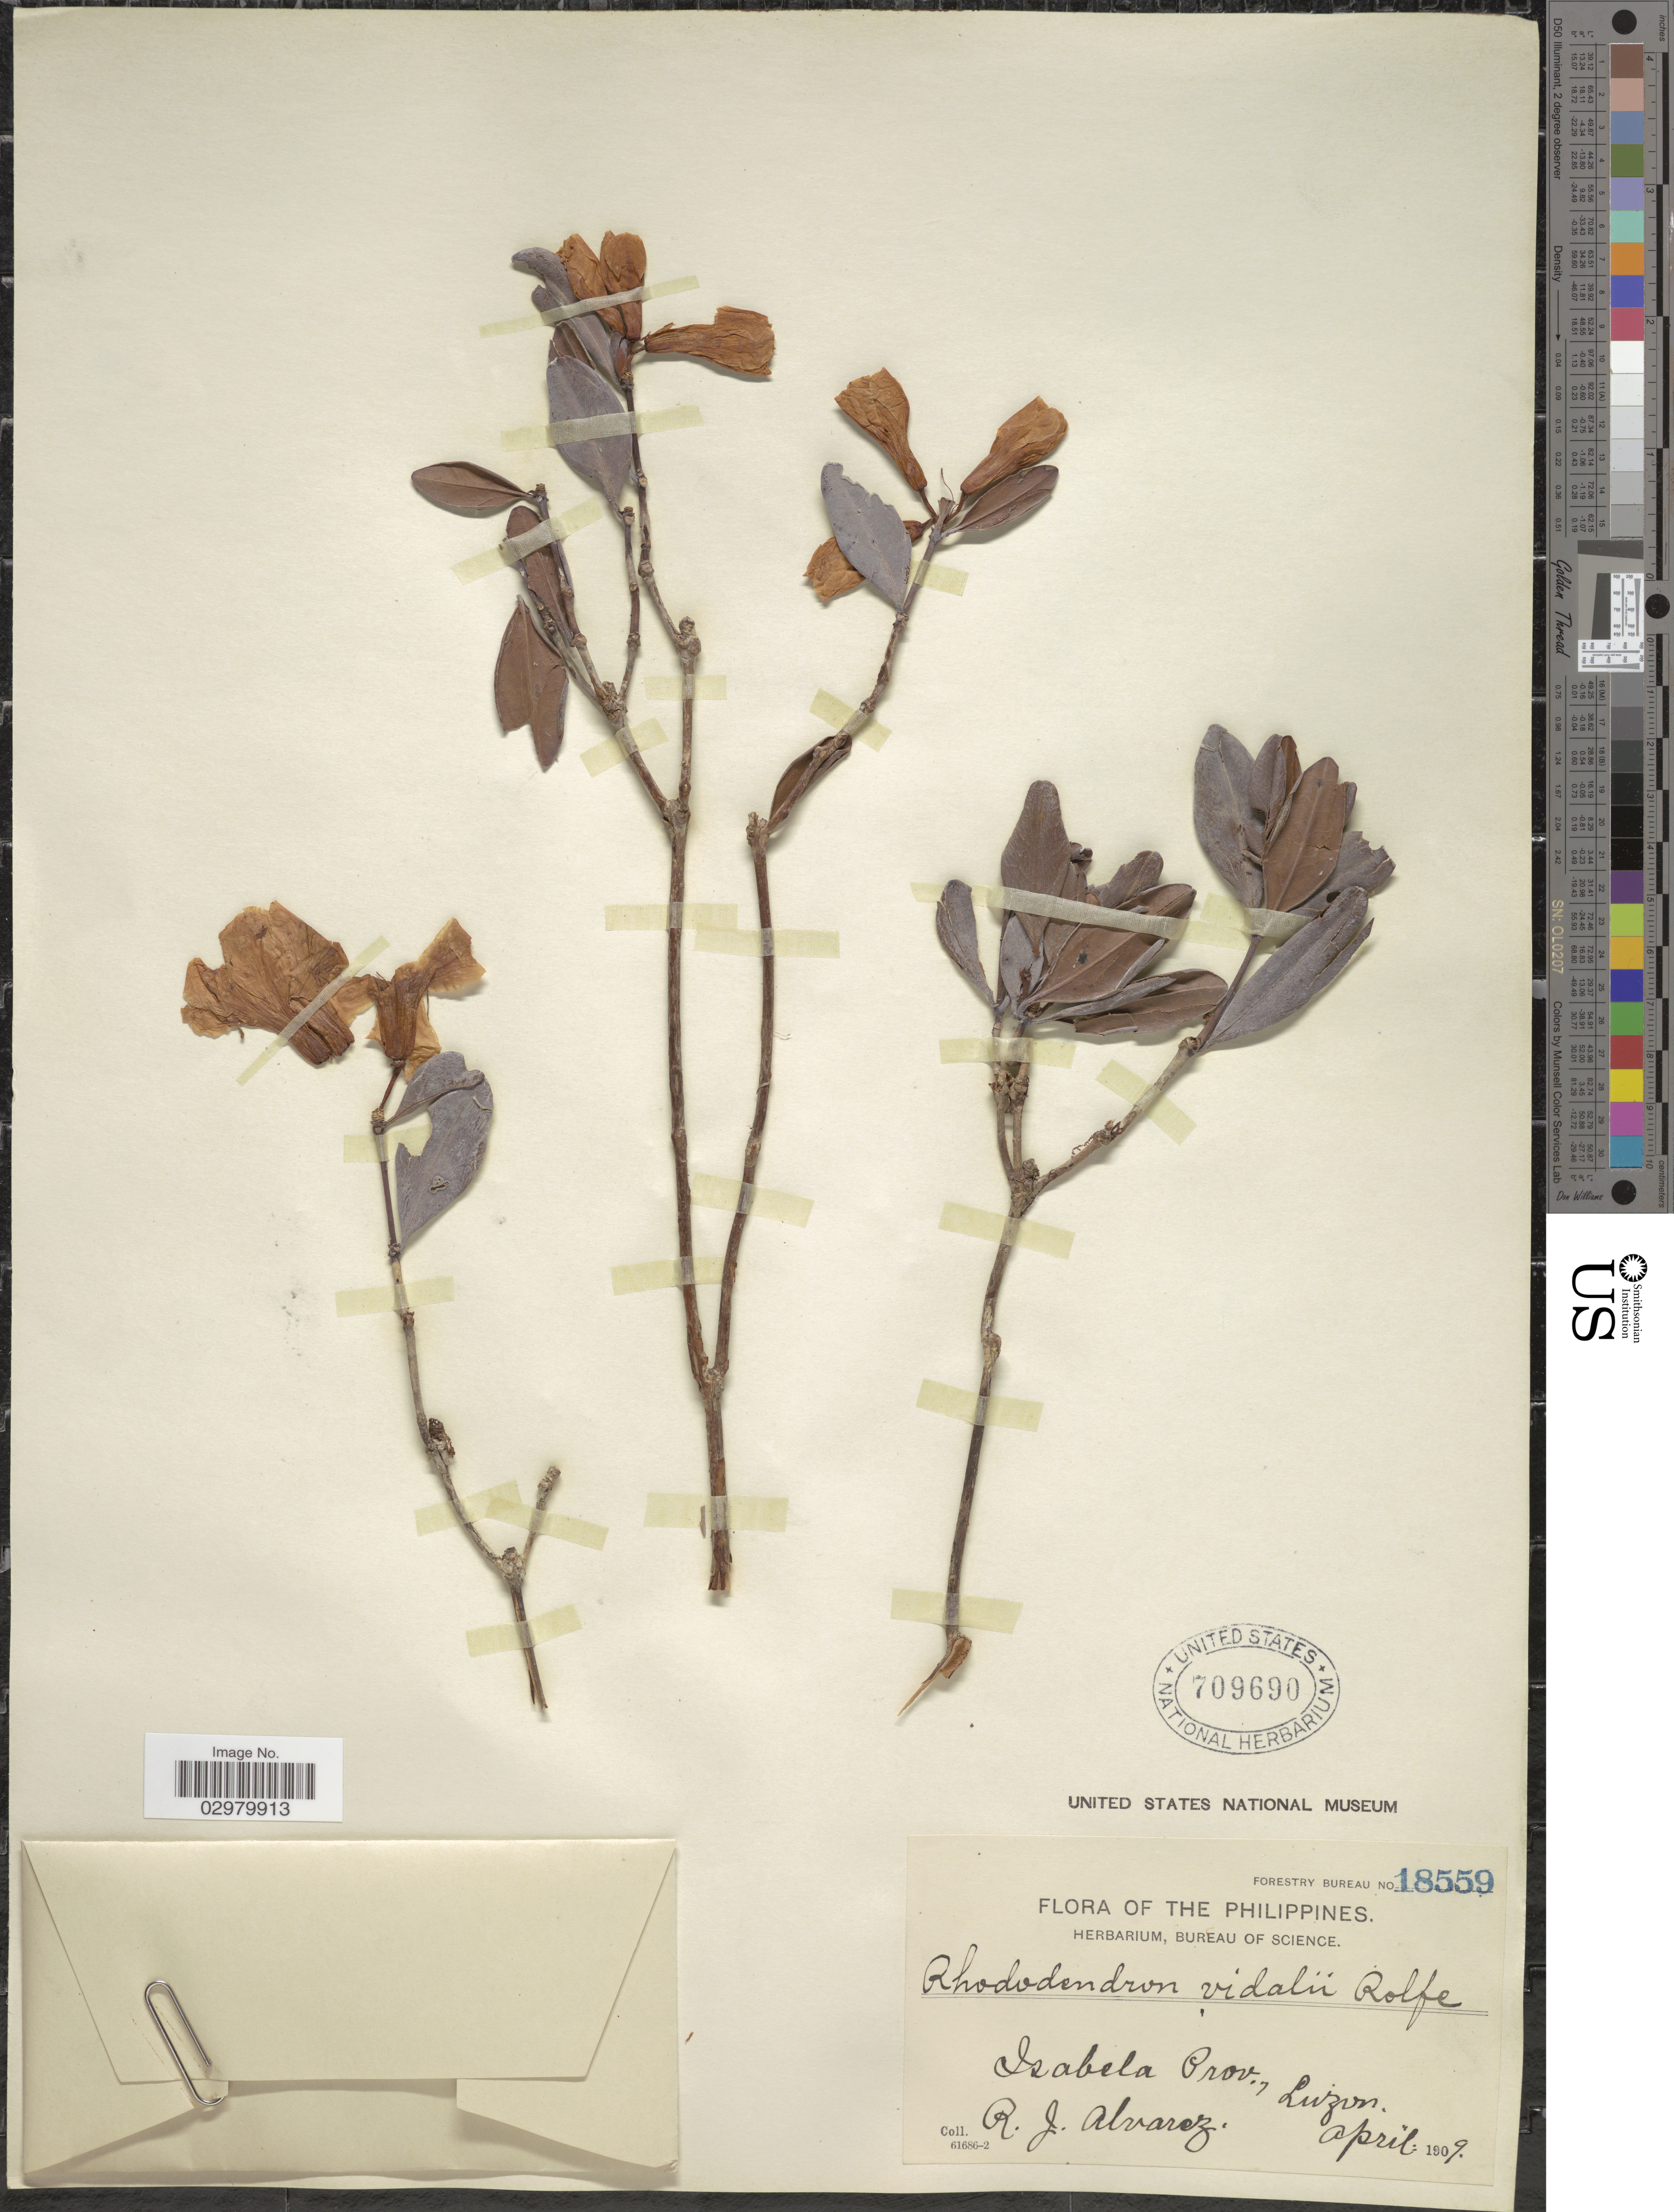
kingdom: Plantae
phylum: Tracheophyta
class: Magnoliopsida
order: Ericales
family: Ericaceae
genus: Rhododendron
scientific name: Rhododendron vidalii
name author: Rolfe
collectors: R. Alvarez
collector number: Forestry Bureau 18559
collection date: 1909-04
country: Philippines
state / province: Cagayan Valley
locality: Isabela Prov., Luzon.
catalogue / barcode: US 709690